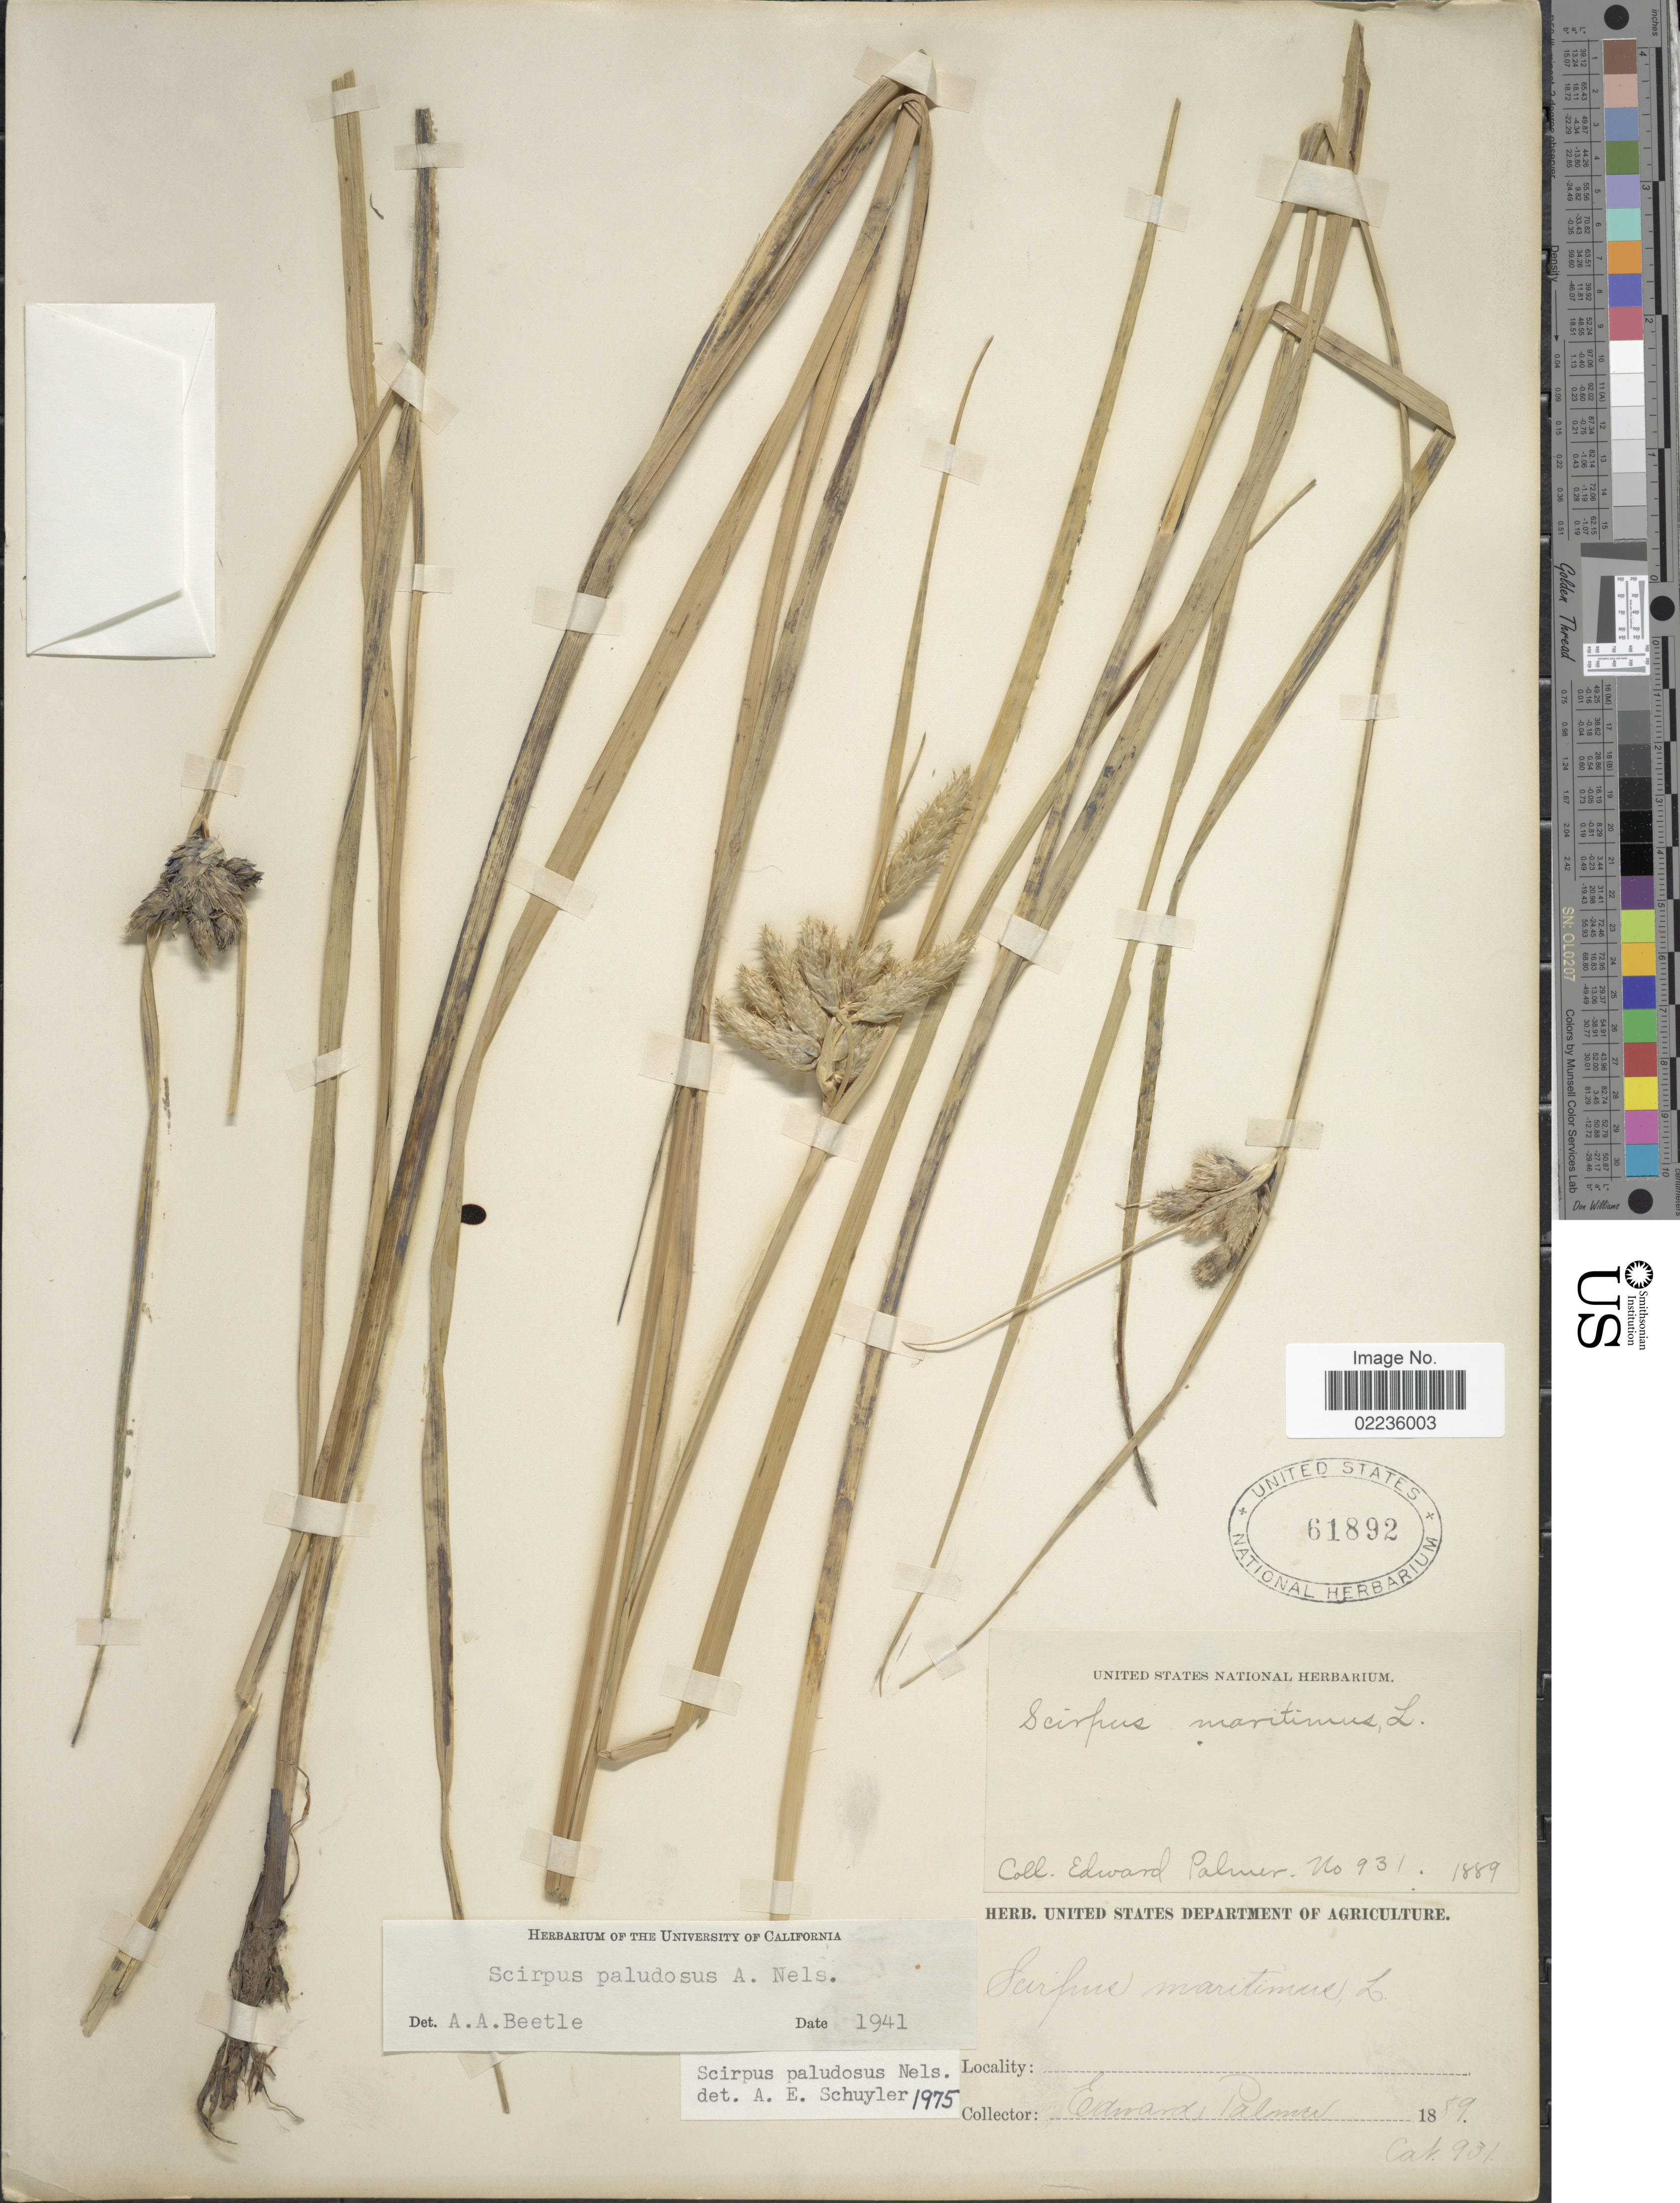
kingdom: Plantae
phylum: Tracheophyta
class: Liliopsida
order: Poales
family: Cyperaceae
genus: Bolboschoenus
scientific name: Bolboschoenus maritimus subsp. paludosus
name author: (A. Nelson) T. Koyama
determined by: Strong, M. T., (US), Smithsonian Institution - National Museum of Natural History (UNITED STATES)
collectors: E. Palmer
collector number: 931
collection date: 1889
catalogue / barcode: US 61892